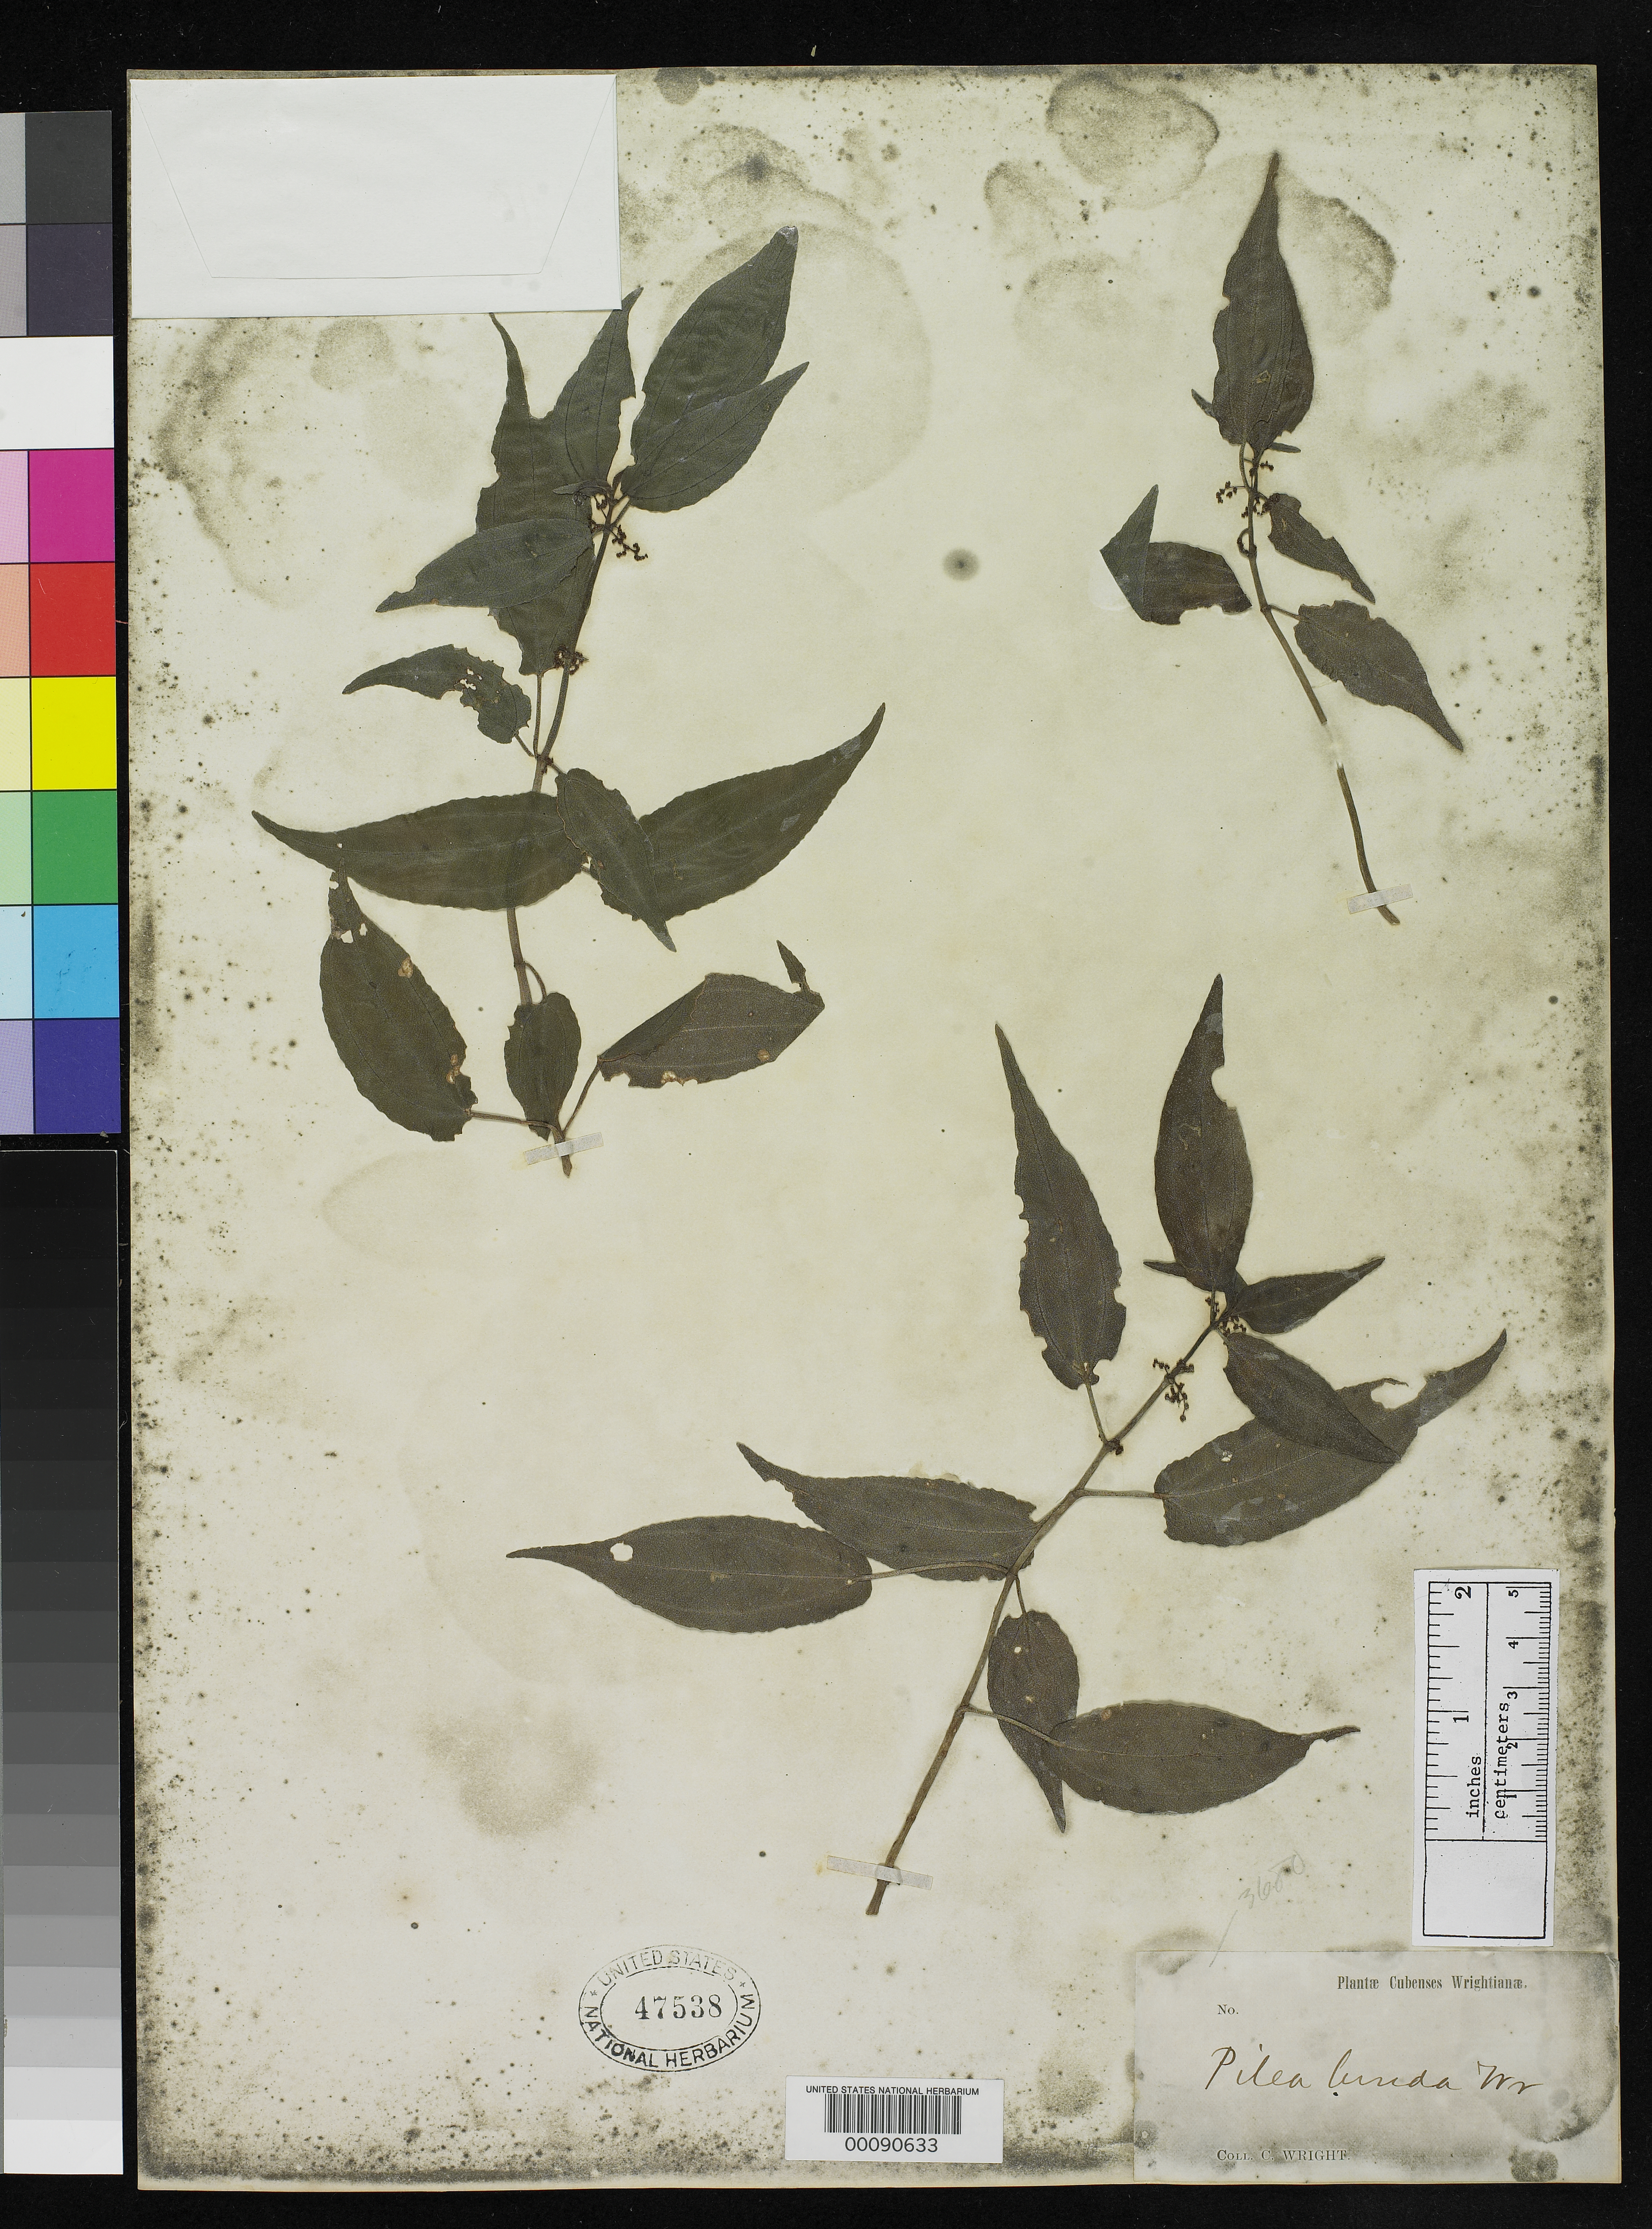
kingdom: Plantae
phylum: Tracheophyta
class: Magnoliopsida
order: Rosales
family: Urticaceae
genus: Pilea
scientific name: Pilea lurida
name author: C. Wright in Sauvalle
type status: Isotype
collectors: C. Wright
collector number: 3680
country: Cuba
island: Greater Antilles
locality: Guaijabon, Rio Santa Cruz de Balestena.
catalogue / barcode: US 47538